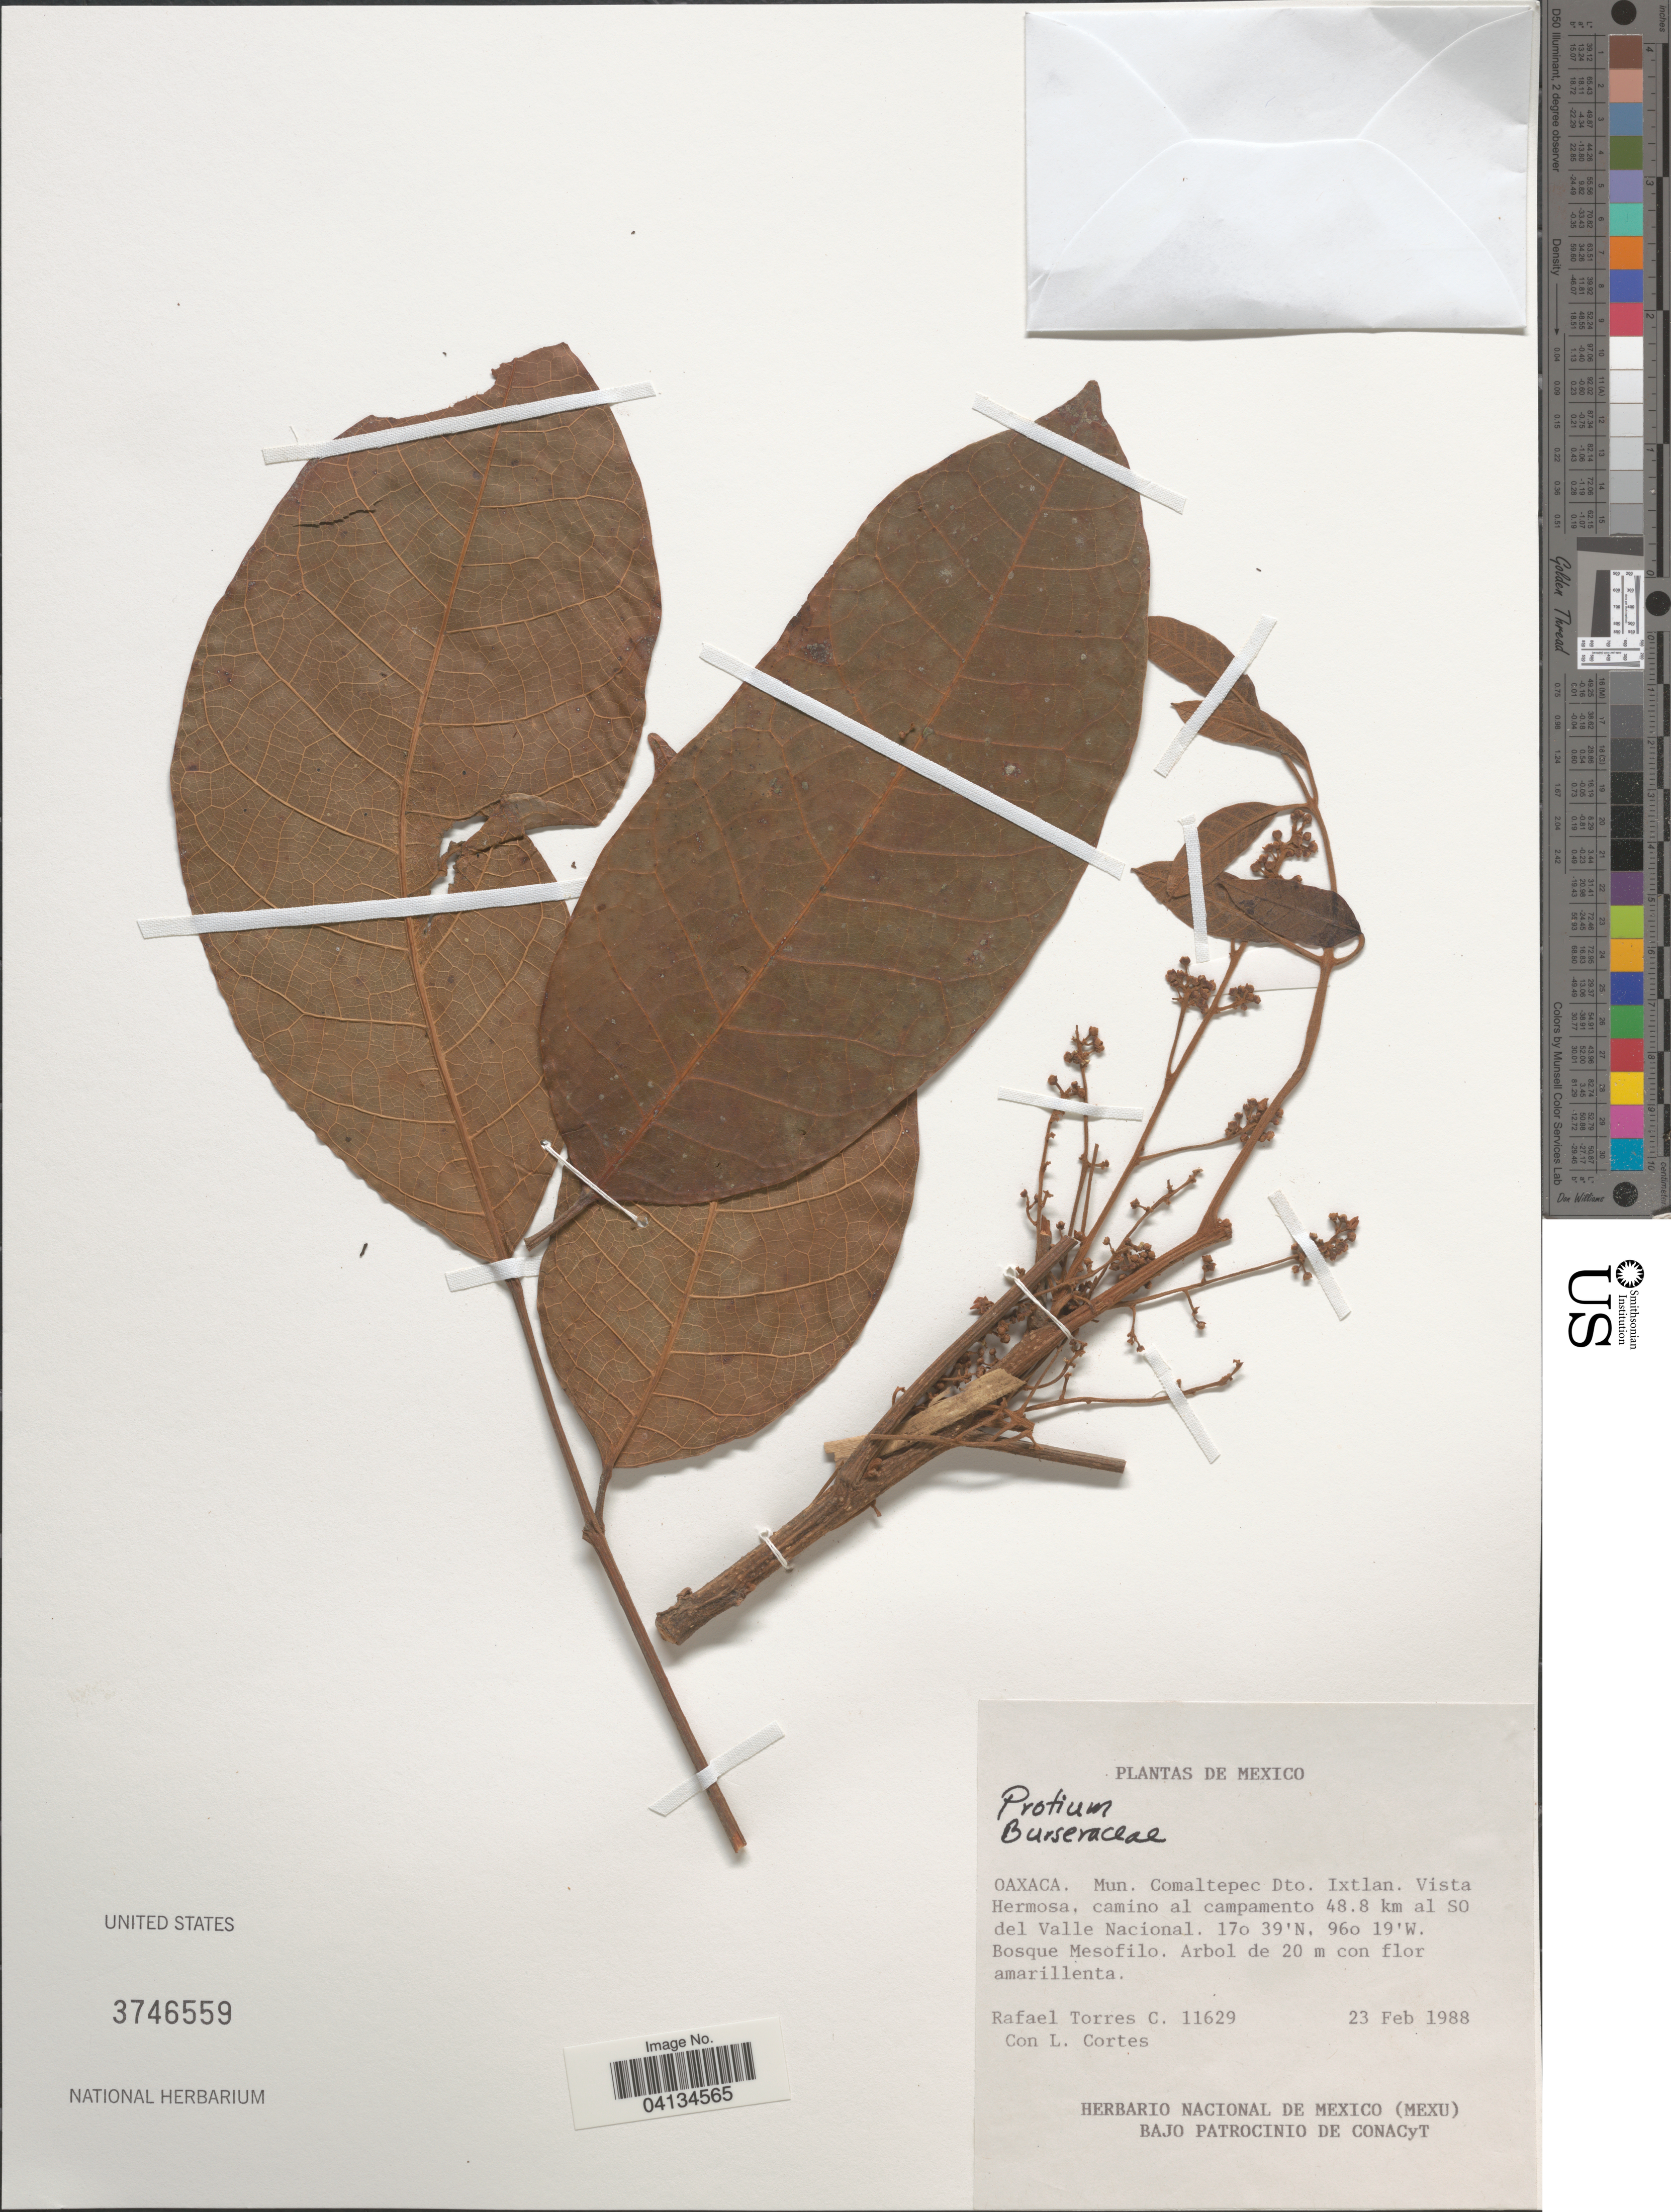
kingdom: Plantae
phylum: Tracheophyta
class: Magnoliopsida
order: Sapindales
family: Burseraceae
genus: Protium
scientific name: Protium sp.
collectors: R. Torres C. & L. Cortes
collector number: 11629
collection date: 1988-02-23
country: Mexico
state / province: Oaxaca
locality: Mun. Comaltepec Dto. Ixtlan. Vista Hermosa, camino al campamento 48.8 km al SO del Valle Nacional. Bosque Mesofilo.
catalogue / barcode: US 3746559